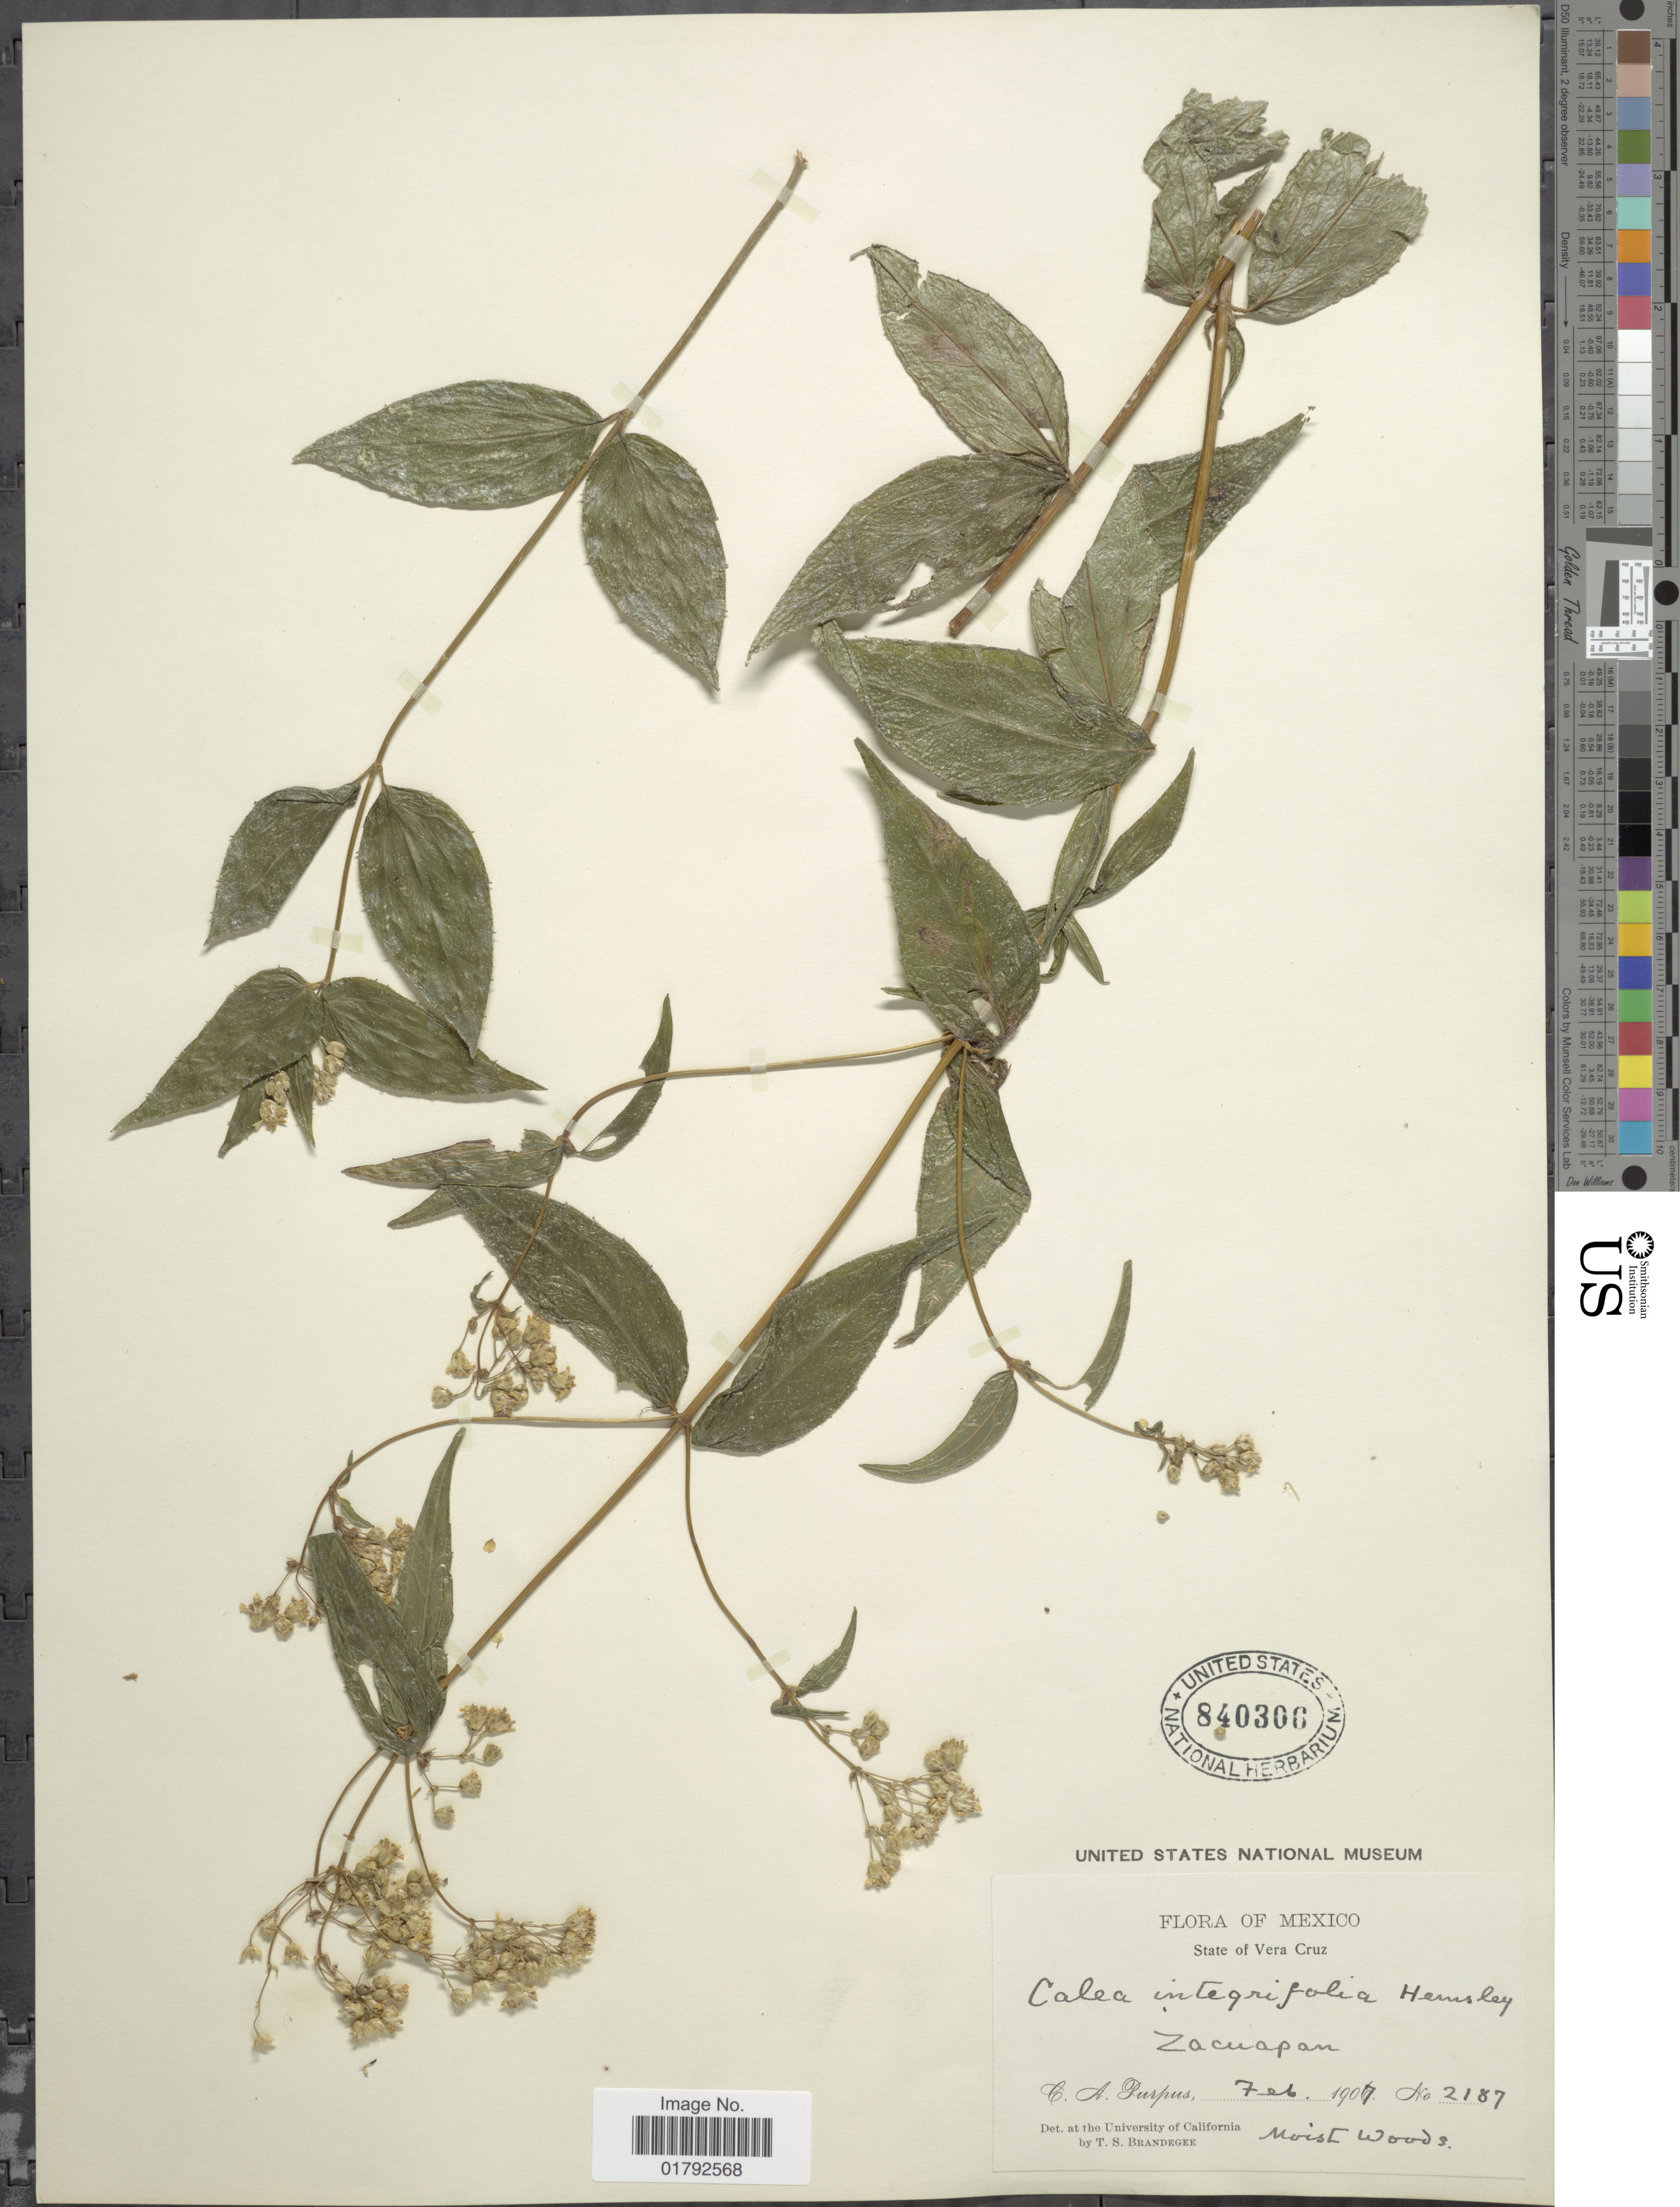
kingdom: Plantae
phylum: Tracheophyta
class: Magnoliopsida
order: Asterales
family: Asteraceae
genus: Alloispermum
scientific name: Alloispermum integrifolium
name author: (DC.) H. Rob.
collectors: C. A. Purpus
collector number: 2187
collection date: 1907-02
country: Mexico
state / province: Veracruz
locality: Vera Cruz, Zacuapam.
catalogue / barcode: US 840306